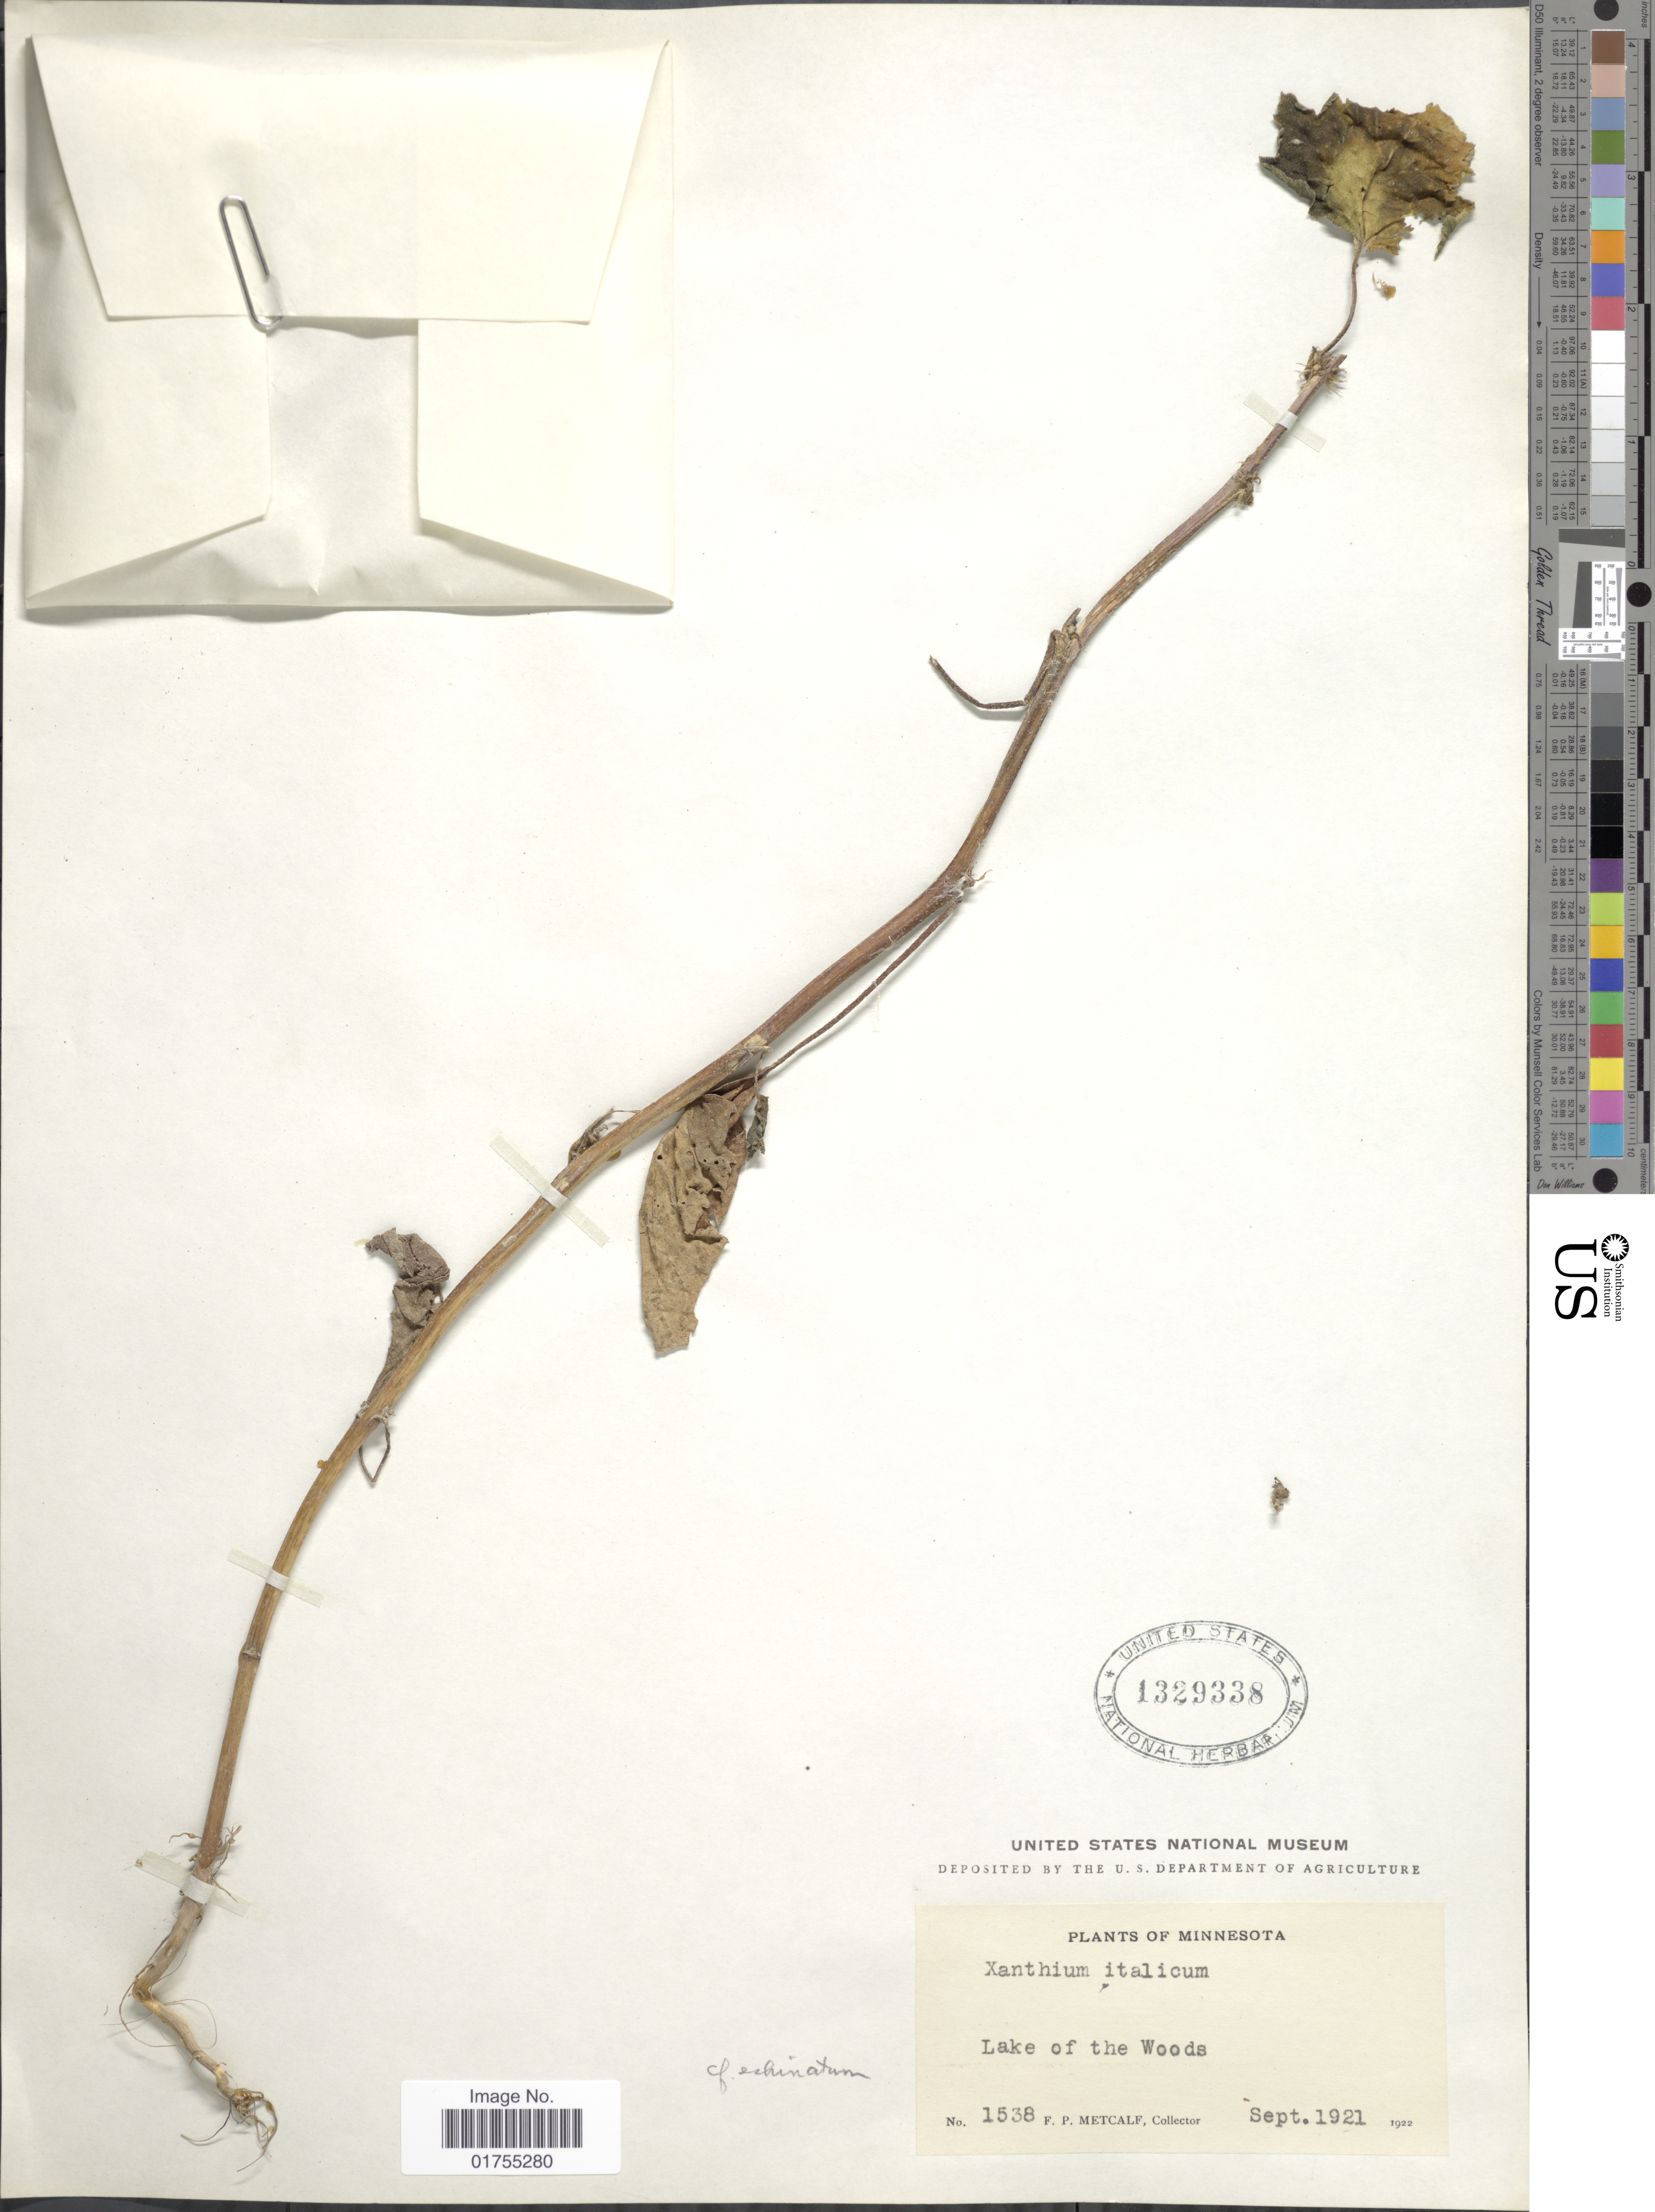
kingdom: Plantae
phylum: Tracheophyta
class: Magnoliopsida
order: Asterales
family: Asteraceae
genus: Xanthium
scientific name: Xanthium strumarium var. canadense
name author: (Mill.) Torr. & A. Gray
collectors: F. Metcalf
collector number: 1538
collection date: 1921-09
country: United States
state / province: Minnesota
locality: Lake of the Woods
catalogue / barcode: US 1329338